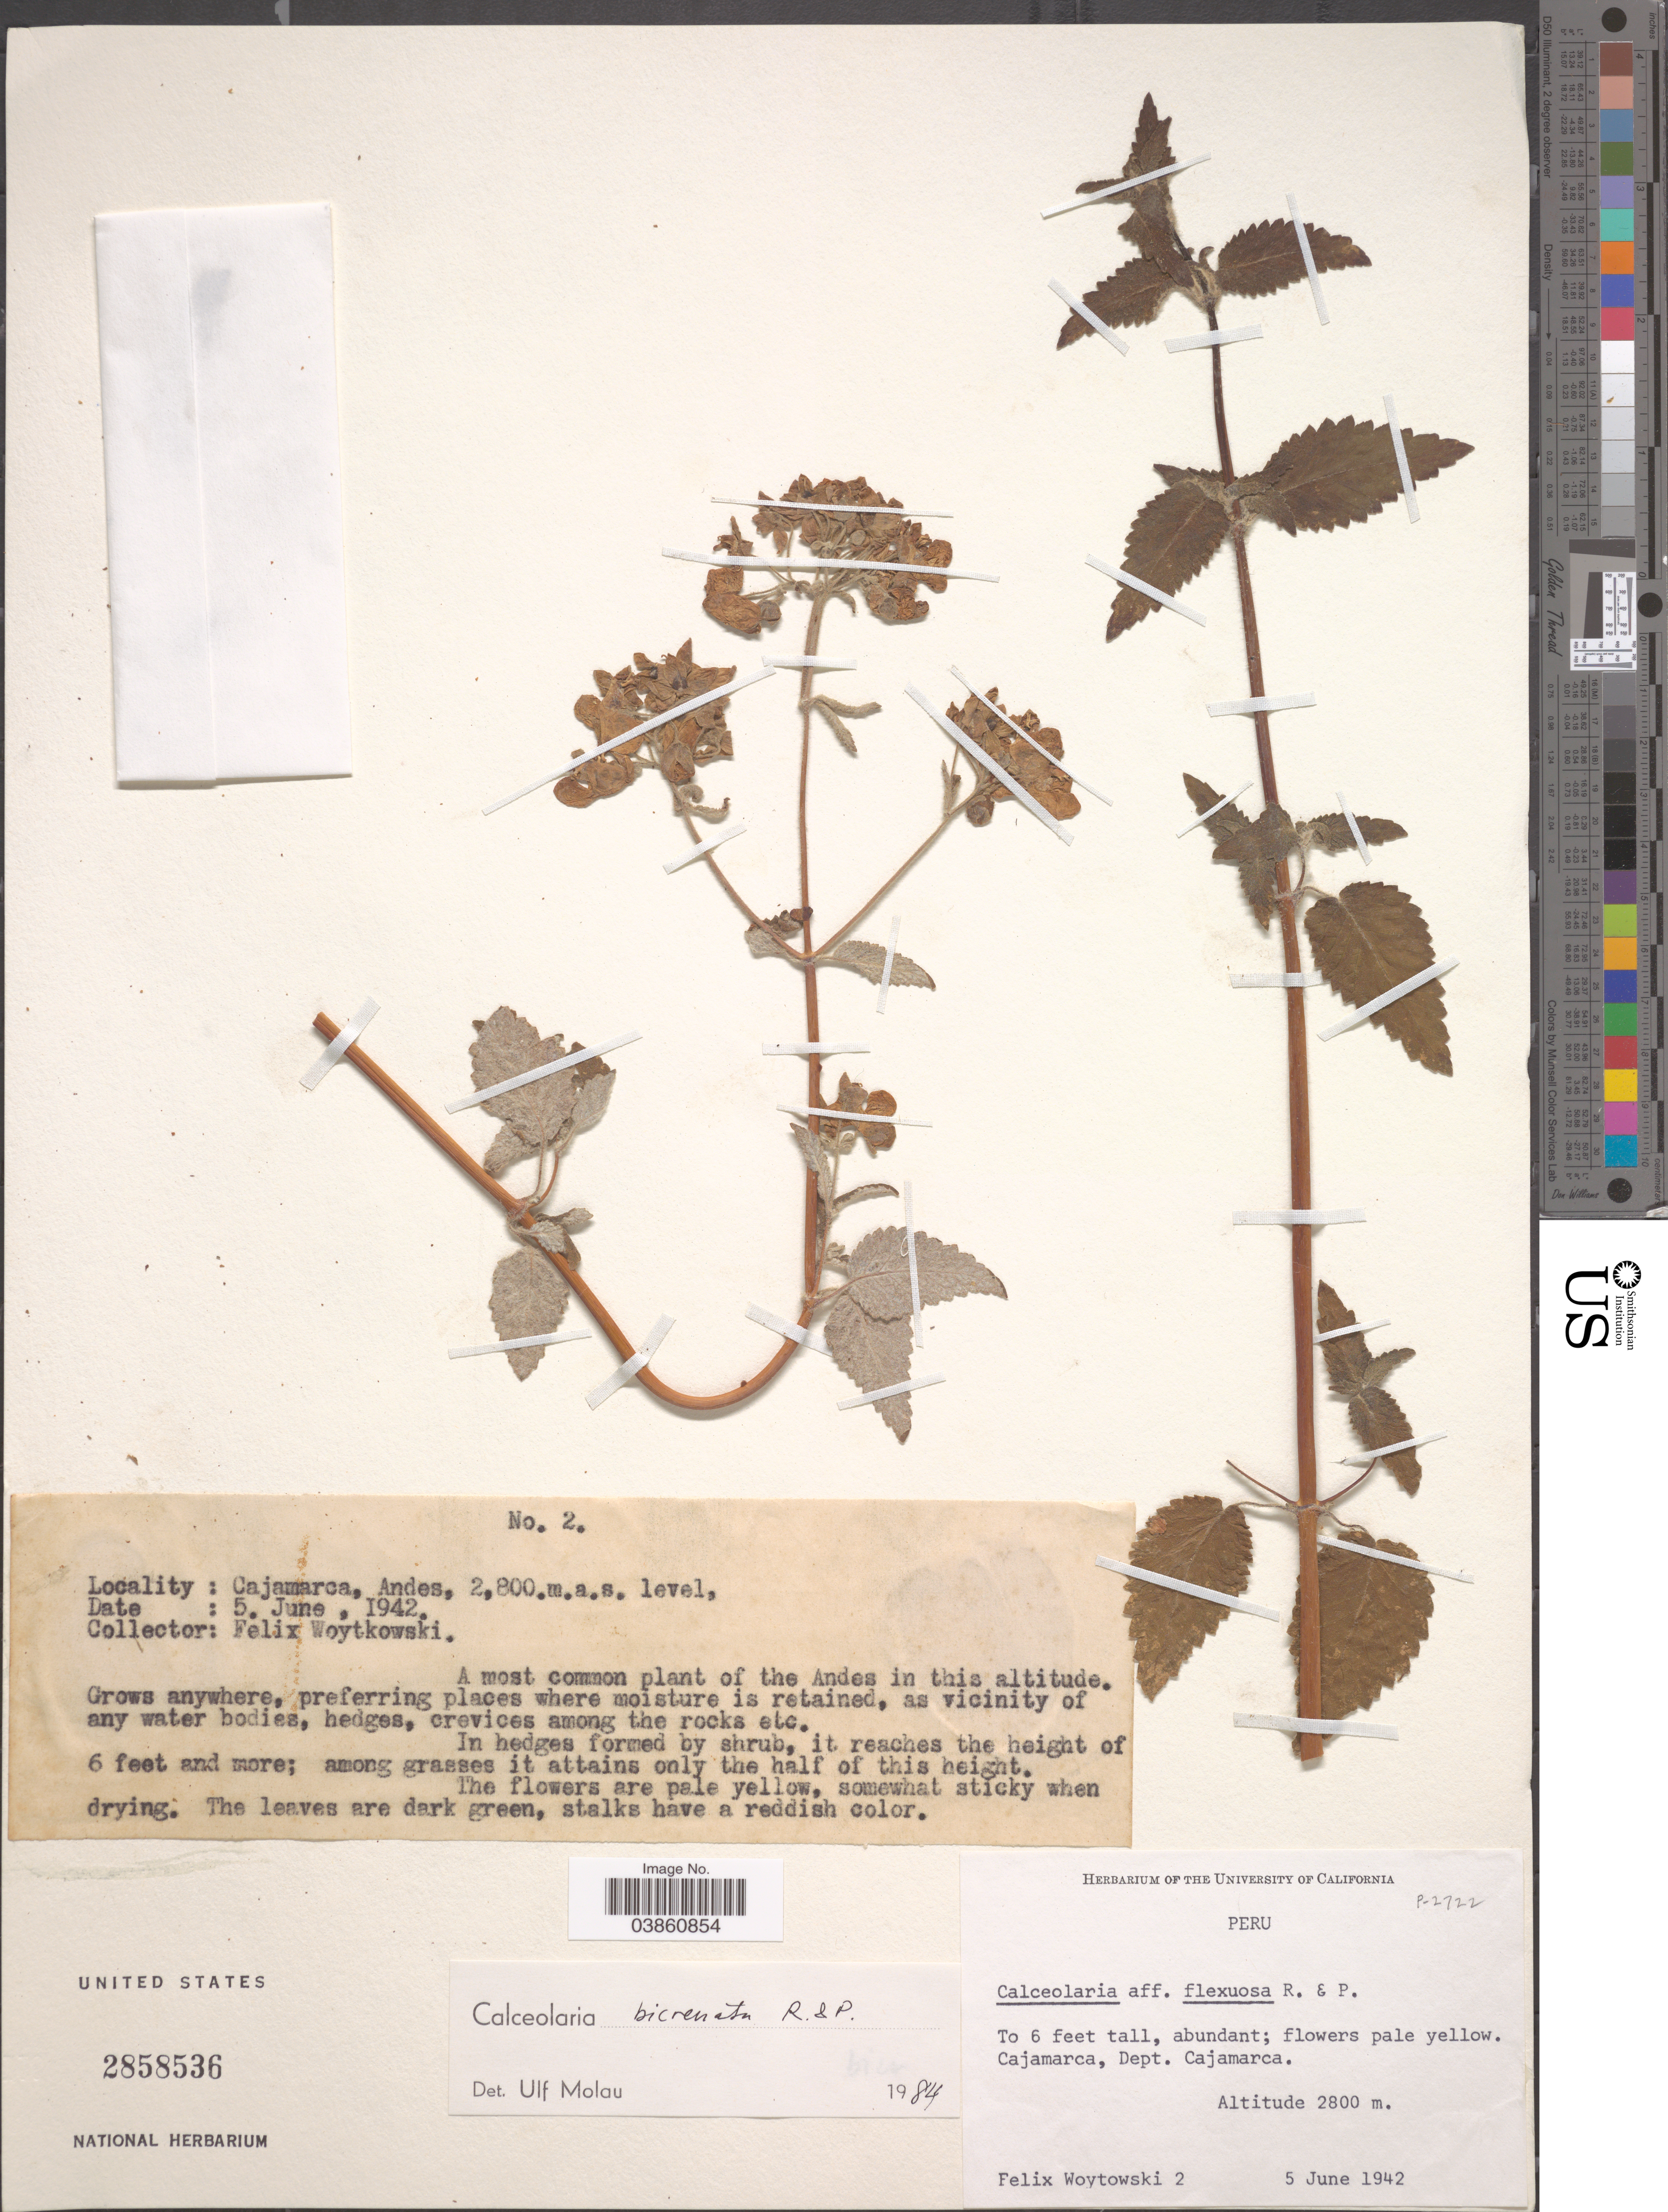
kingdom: Plantae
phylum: Tracheophyta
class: Magnoliopsida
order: Lamiales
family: Calceolariaceae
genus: Calceolaria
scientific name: Calceolaria bicrenata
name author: Ruiz & Pav.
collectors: F. Woytkowski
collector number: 2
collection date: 1942-06-05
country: Peru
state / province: Cajamarca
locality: Andes. Cajamarca, Dept. Cajamarca.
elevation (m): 2800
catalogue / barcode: US 2858536